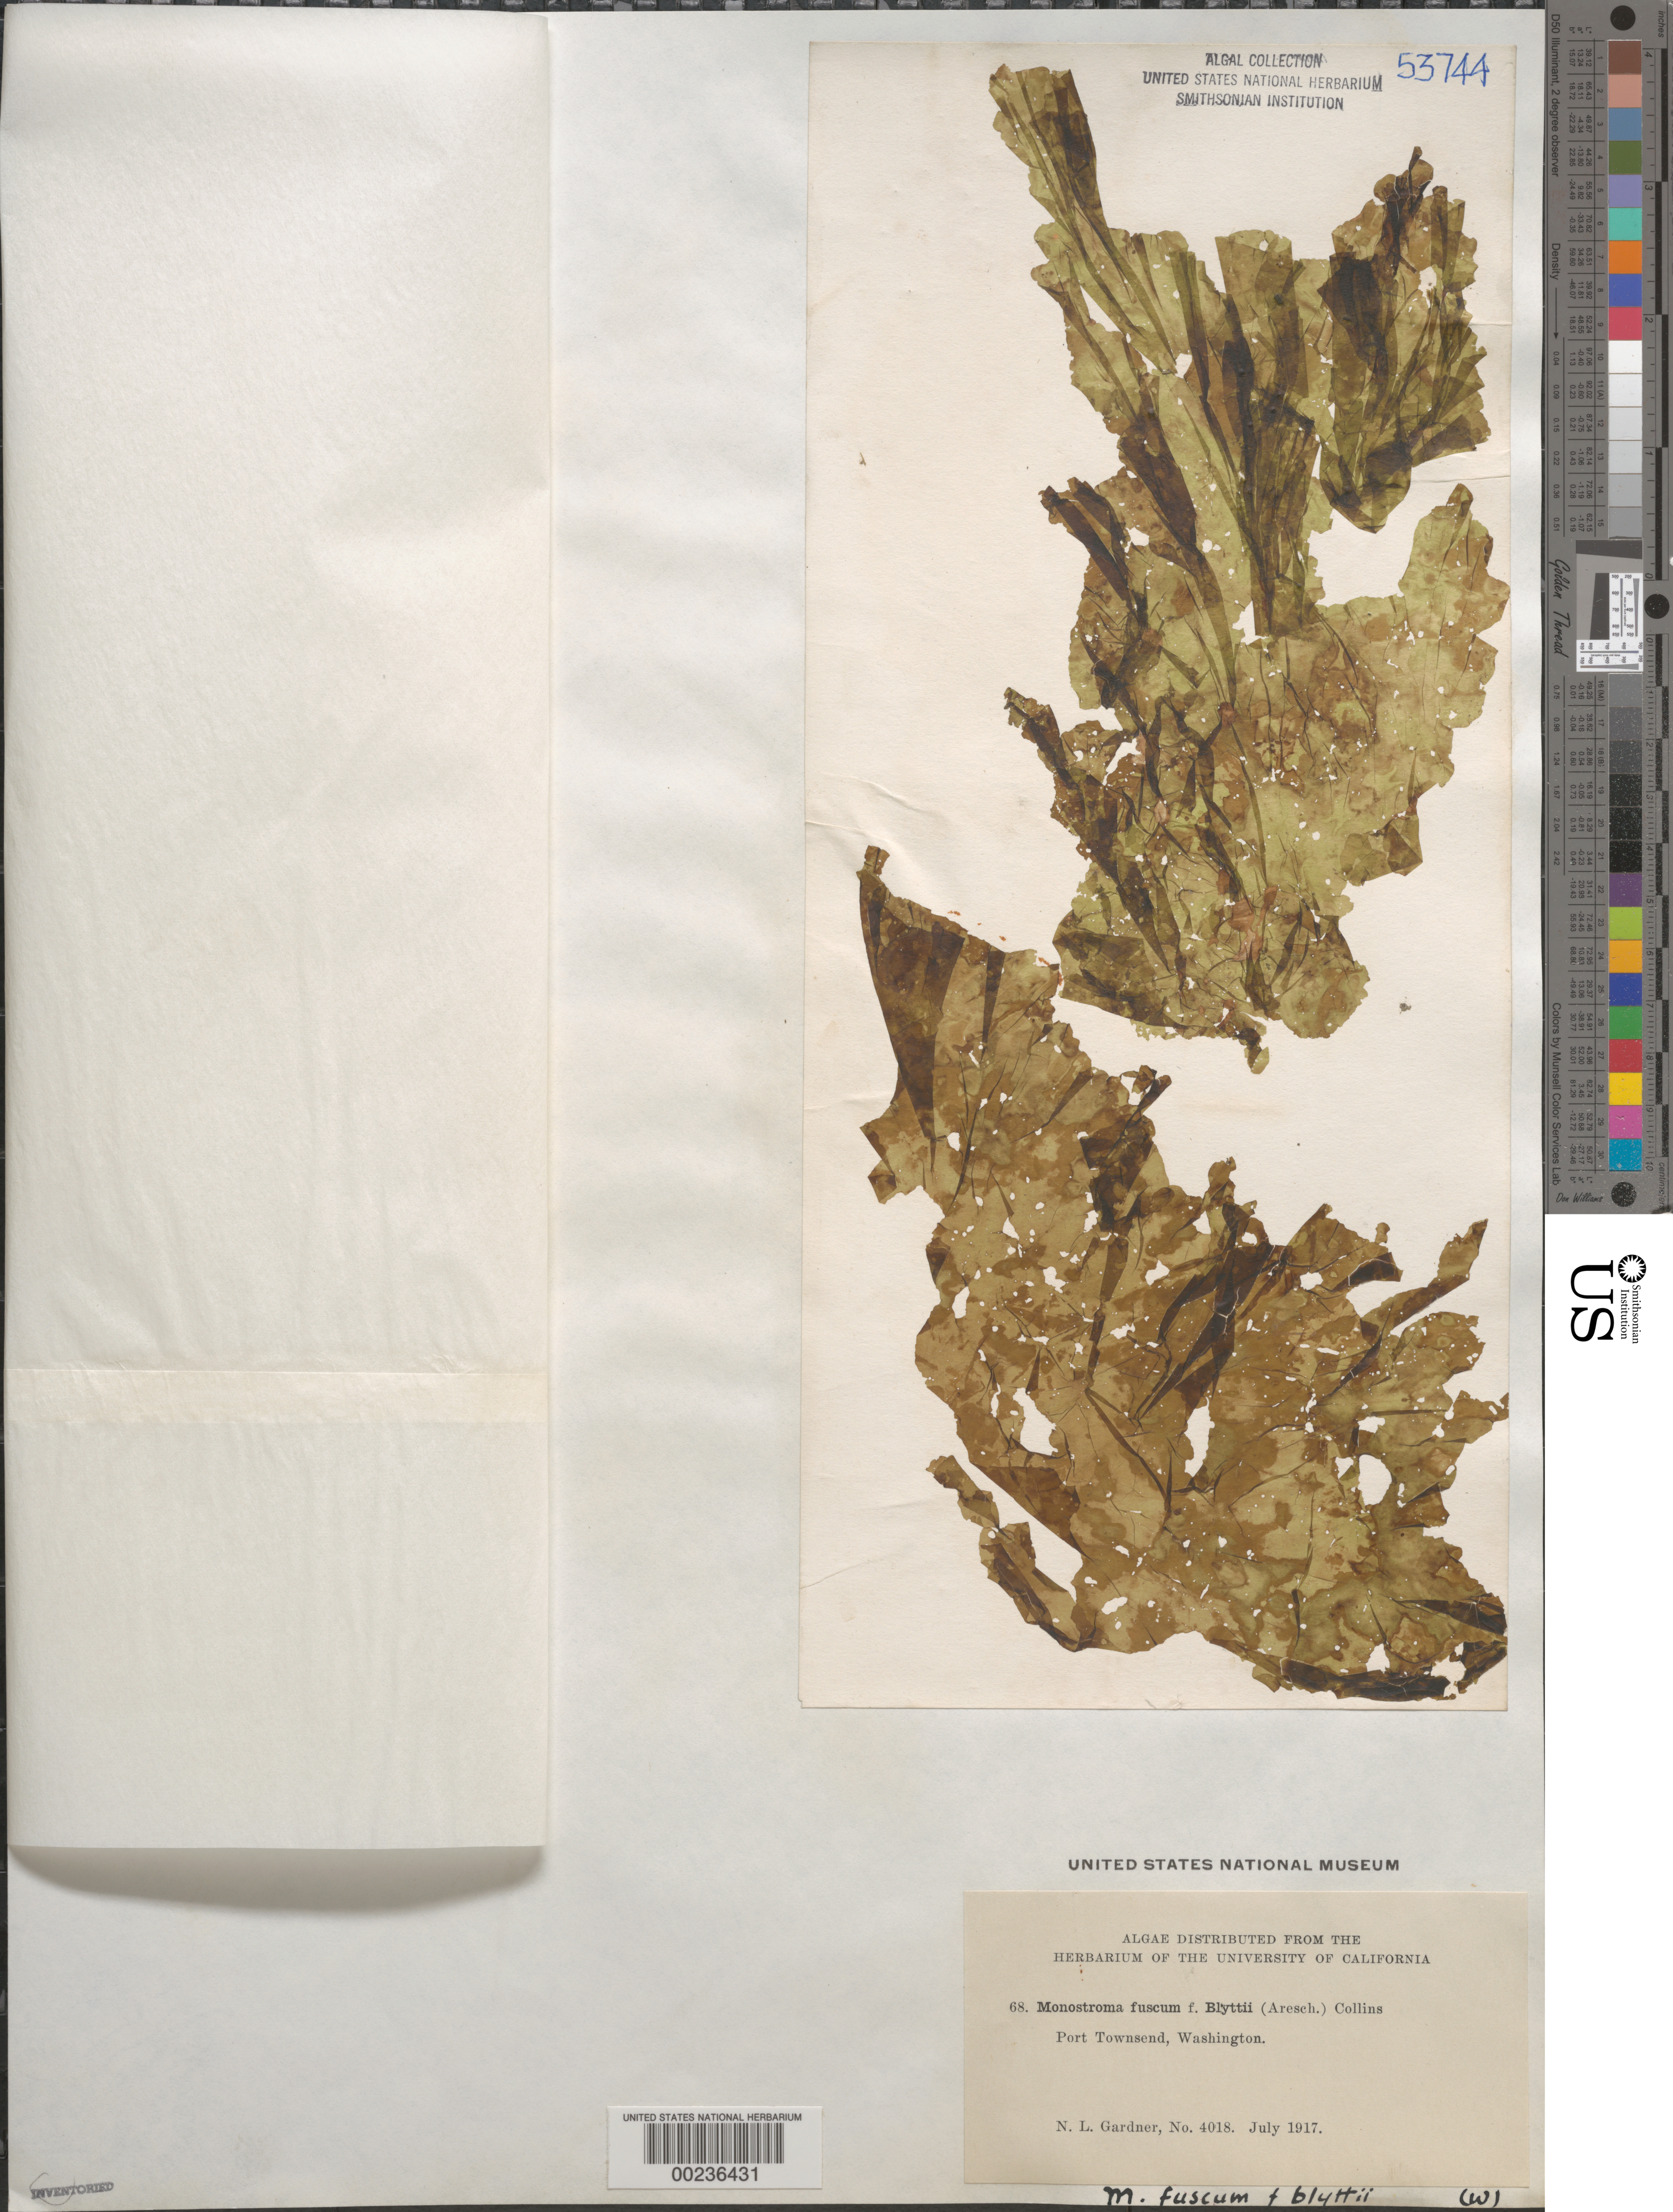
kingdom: Plantae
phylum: Chlorophyta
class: Ulvophyceae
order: Ulvales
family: Ulvaceae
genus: Ulvaria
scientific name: Ulvaria splendens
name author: (Rupr.) K.L.Vinogr.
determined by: Algae name updating Project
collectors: N. Gardner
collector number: NLG 4018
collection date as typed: Jul 1917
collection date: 1917-07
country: United States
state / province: Washington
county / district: Jefferson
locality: Port Townsend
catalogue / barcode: US 53744